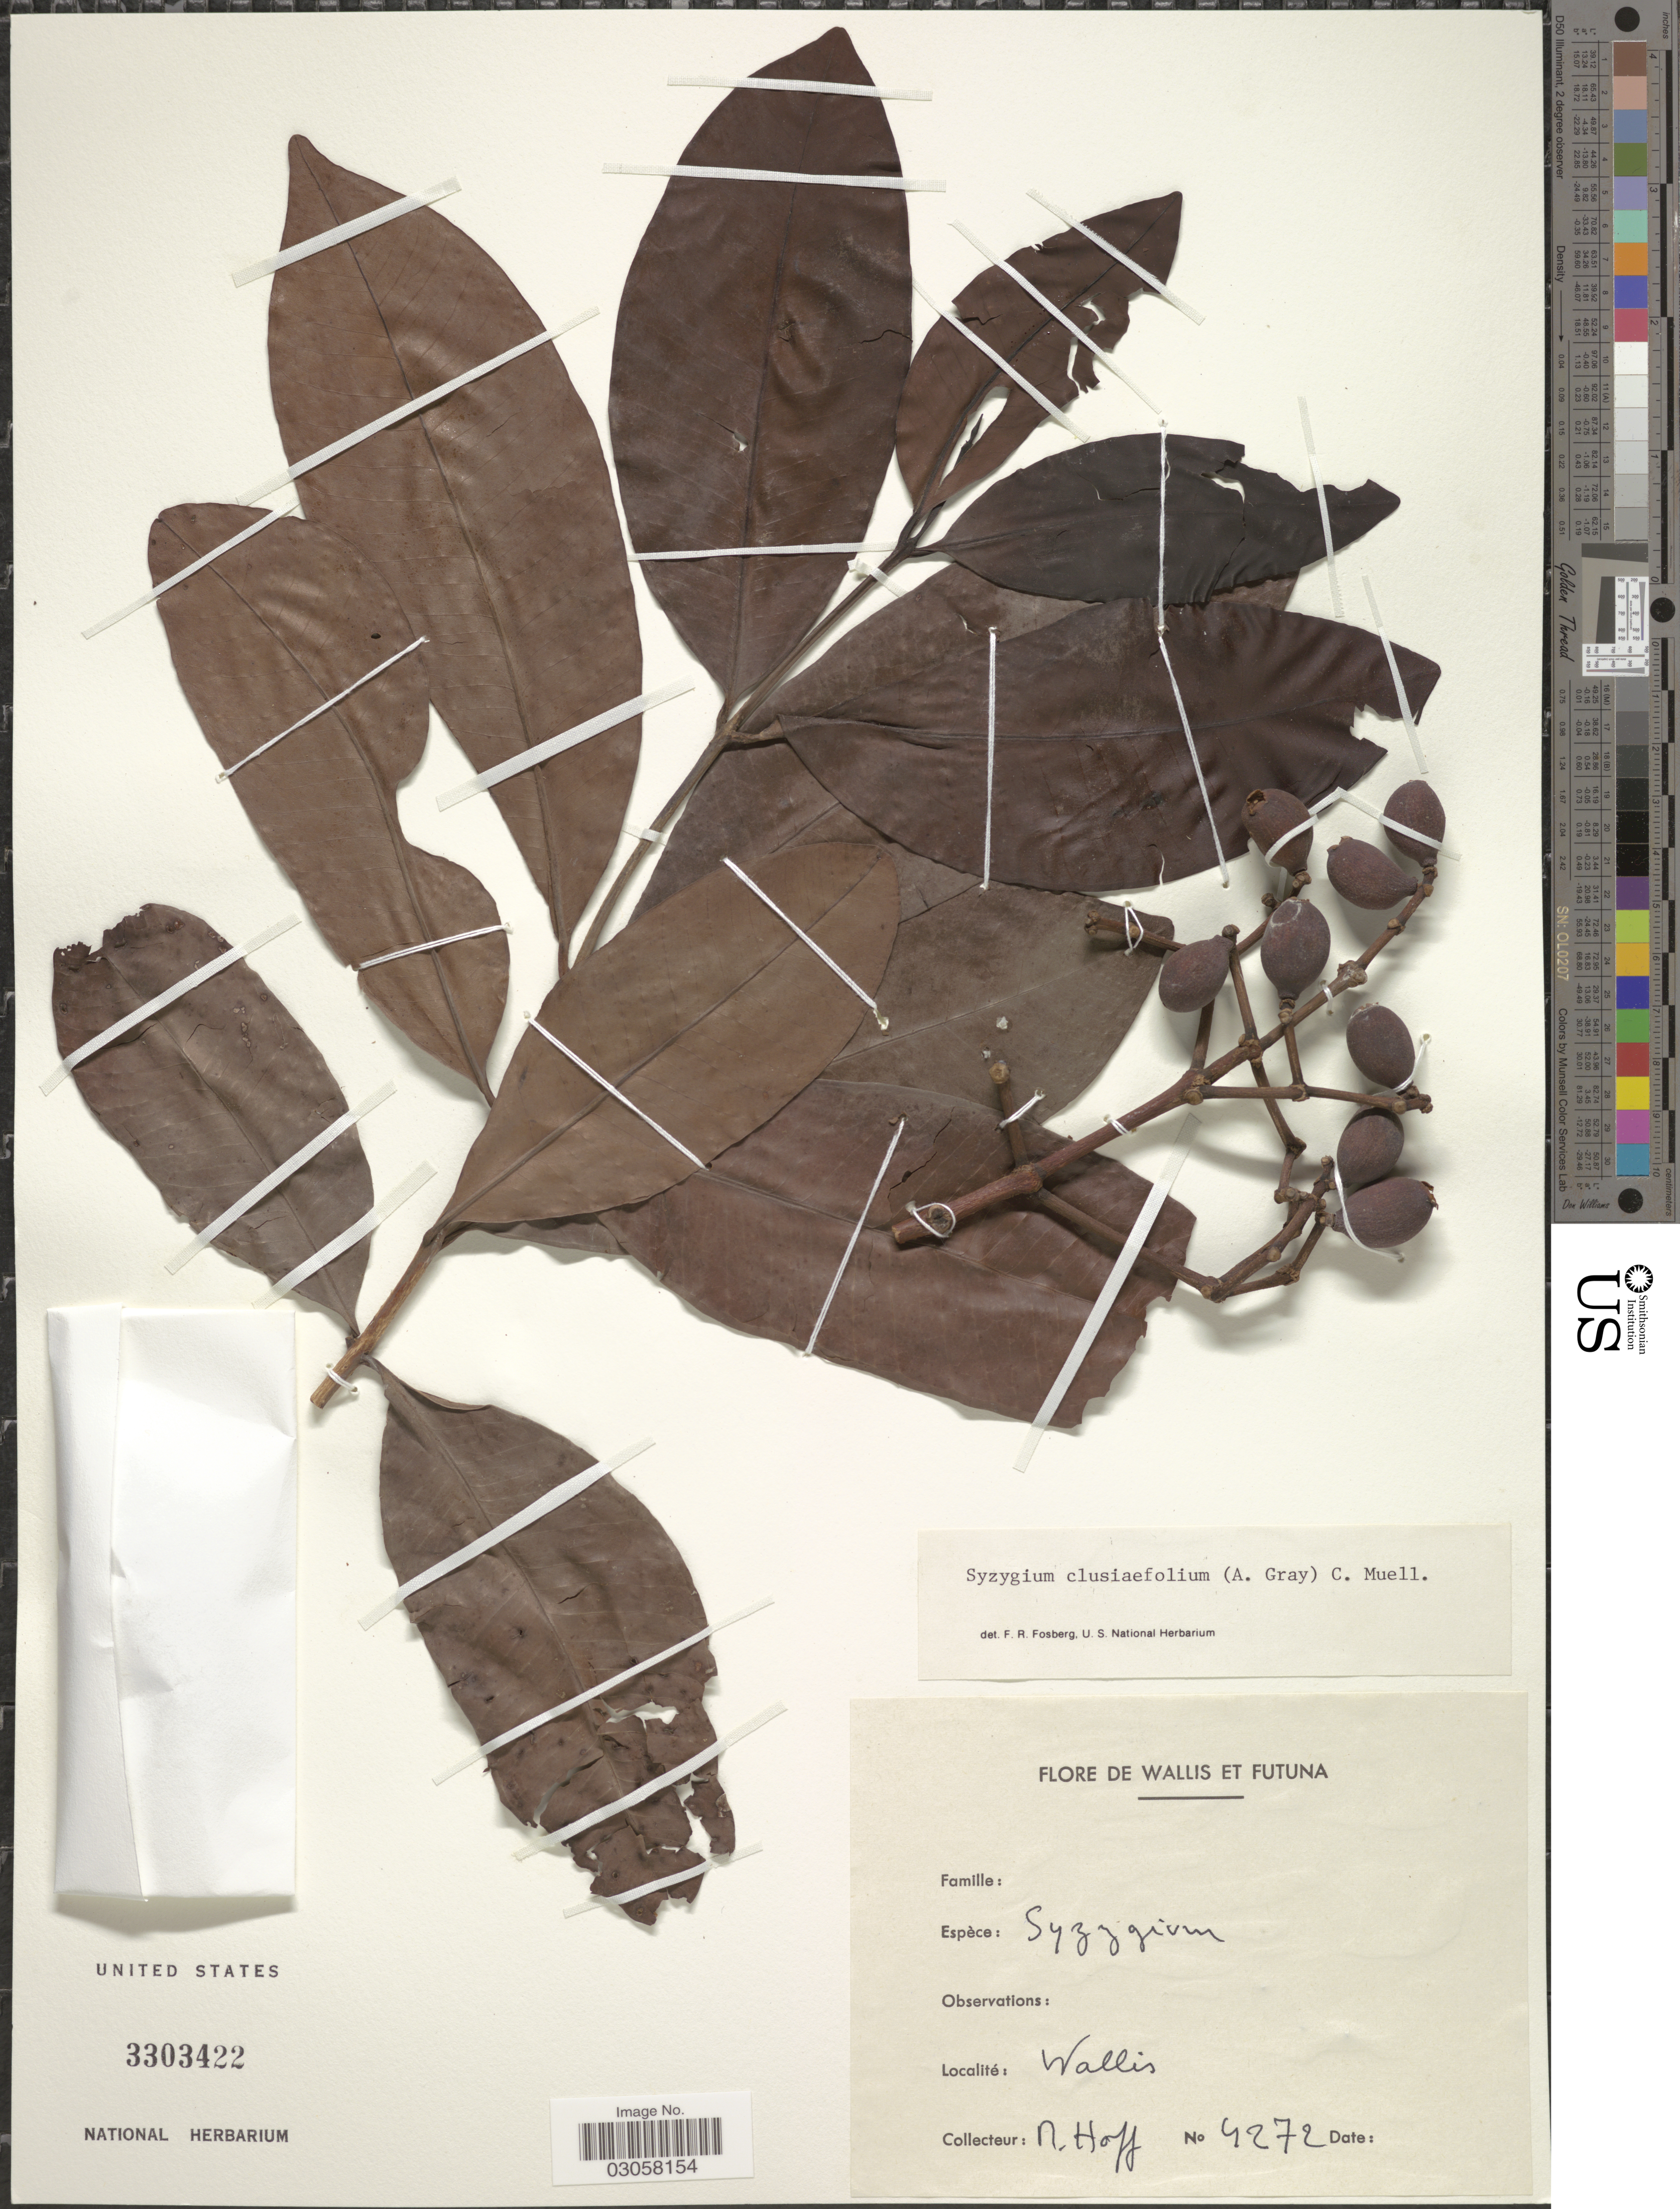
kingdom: Plantae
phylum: Tracheophyta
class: Magnoliopsida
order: Myrtales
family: Myrtaceae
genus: Syzygium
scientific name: Syzygium clusiifolium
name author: (A. Gray) Müll. Stuttg.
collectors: N. Hoff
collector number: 4272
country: Wallis and Futuna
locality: Wallis.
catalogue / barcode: US 3303422